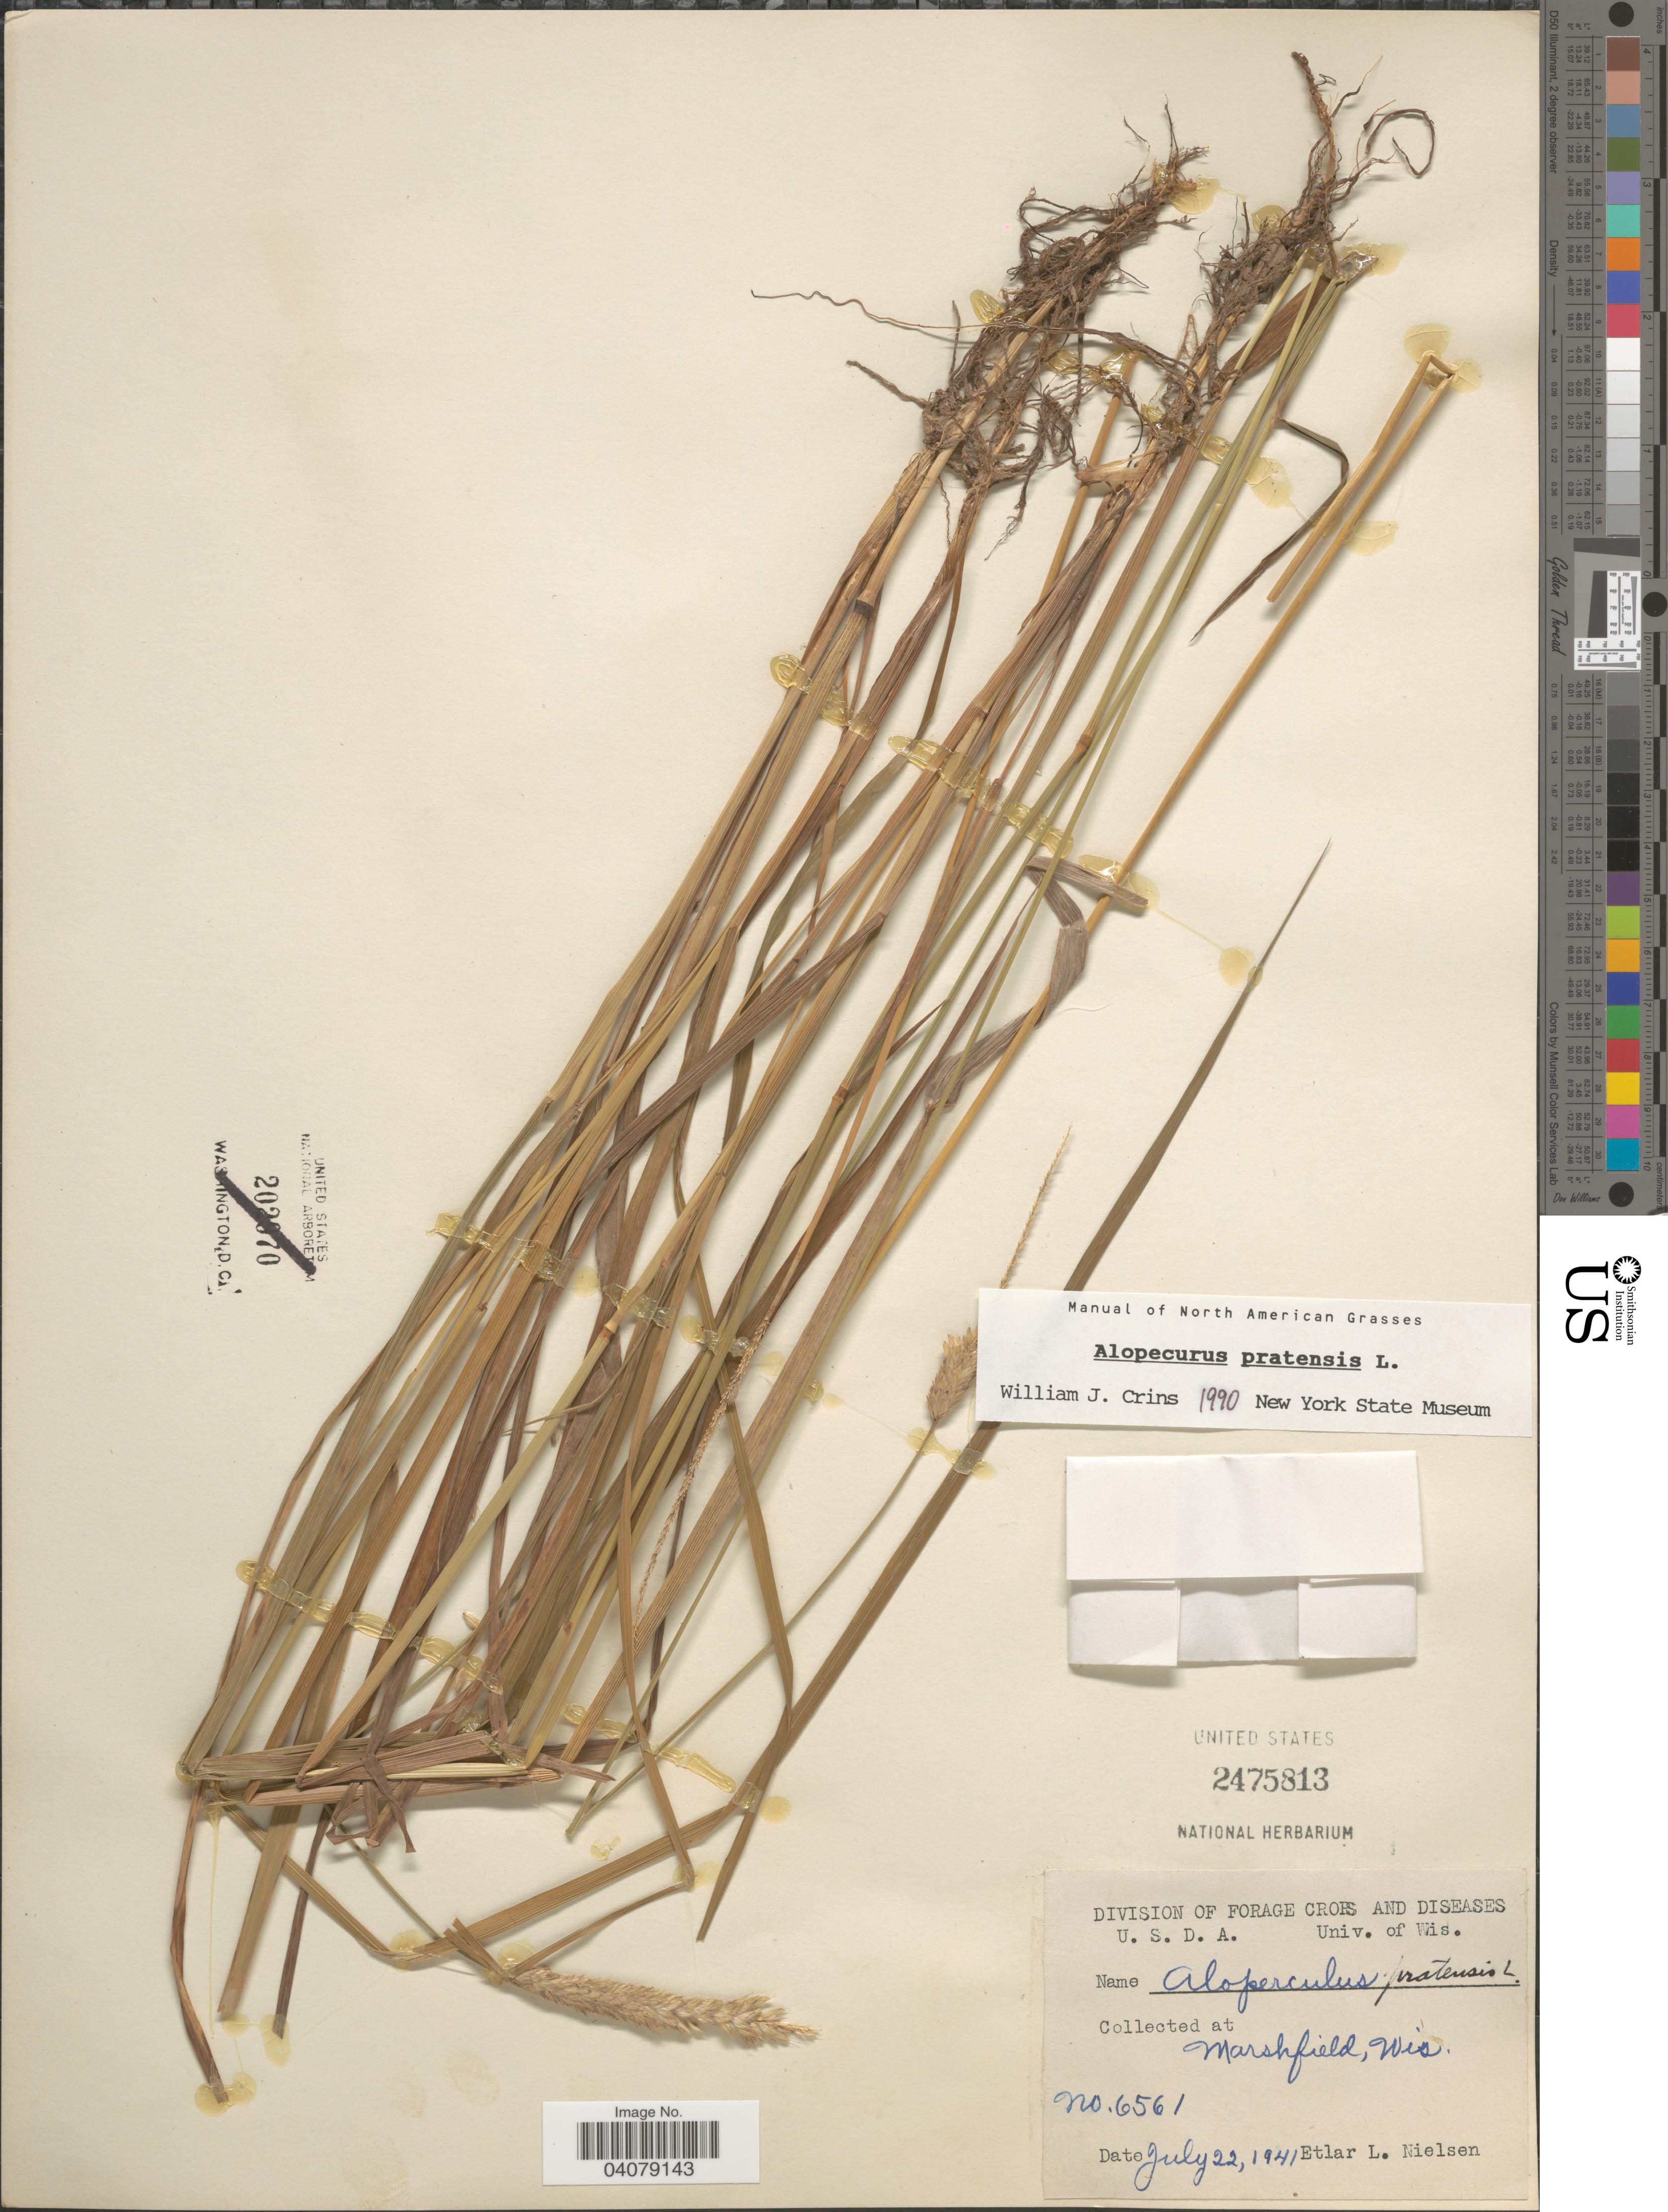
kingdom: Plantae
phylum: Tracheophyta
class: Liliopsida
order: Poales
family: Poaceae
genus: Alopecurus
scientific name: Alopecurus pratensis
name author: L.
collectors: E. L. Nielsen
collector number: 6561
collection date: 1941-07-22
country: United States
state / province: Wisconsin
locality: Marshfield.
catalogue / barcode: US 2475813